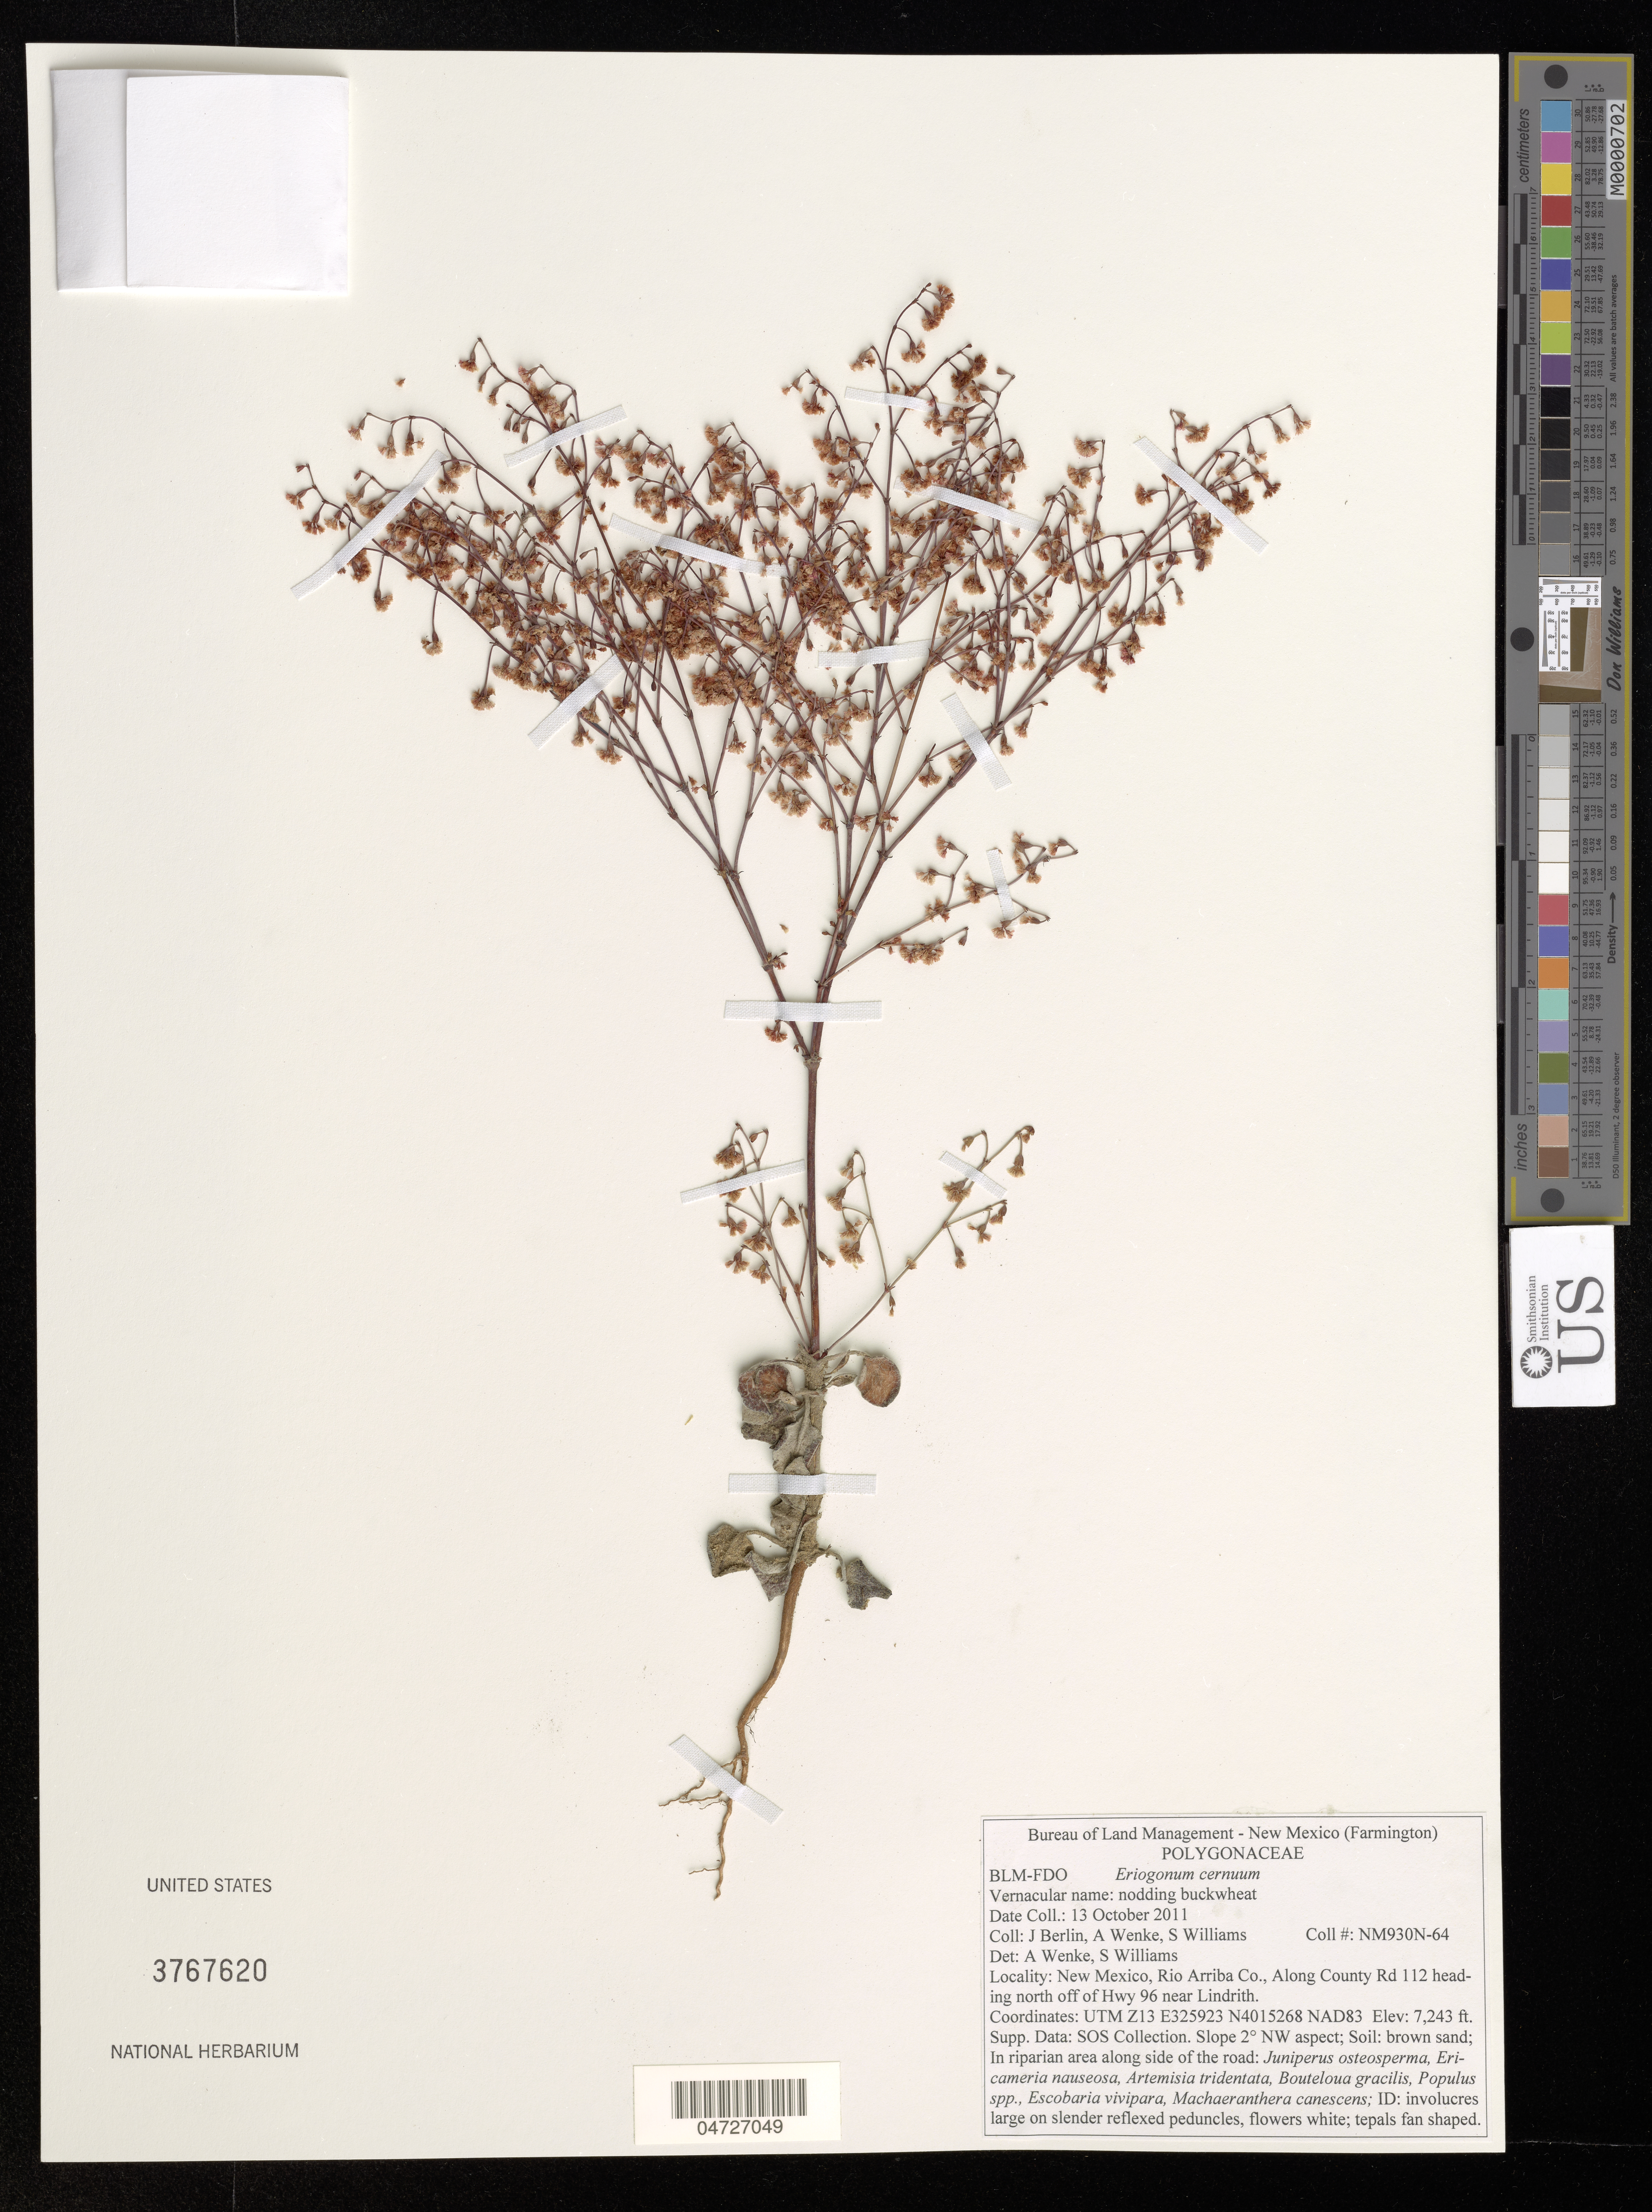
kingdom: Plantae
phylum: Tracheophyta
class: Magnoliopsida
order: Caryophyllales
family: Polygonaceae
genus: Eriogonum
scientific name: Eriogonum cernuum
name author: Nutt.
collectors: J. Berlin, A. Wenke & S. Williams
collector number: NM930N-64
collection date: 2011-10-13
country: United States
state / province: New Mexico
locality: (Farmington). Rio Arriba Co., Along County Rd 112 heading north off of Hwy 96 near Lindrith.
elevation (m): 2208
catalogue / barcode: US 3767620